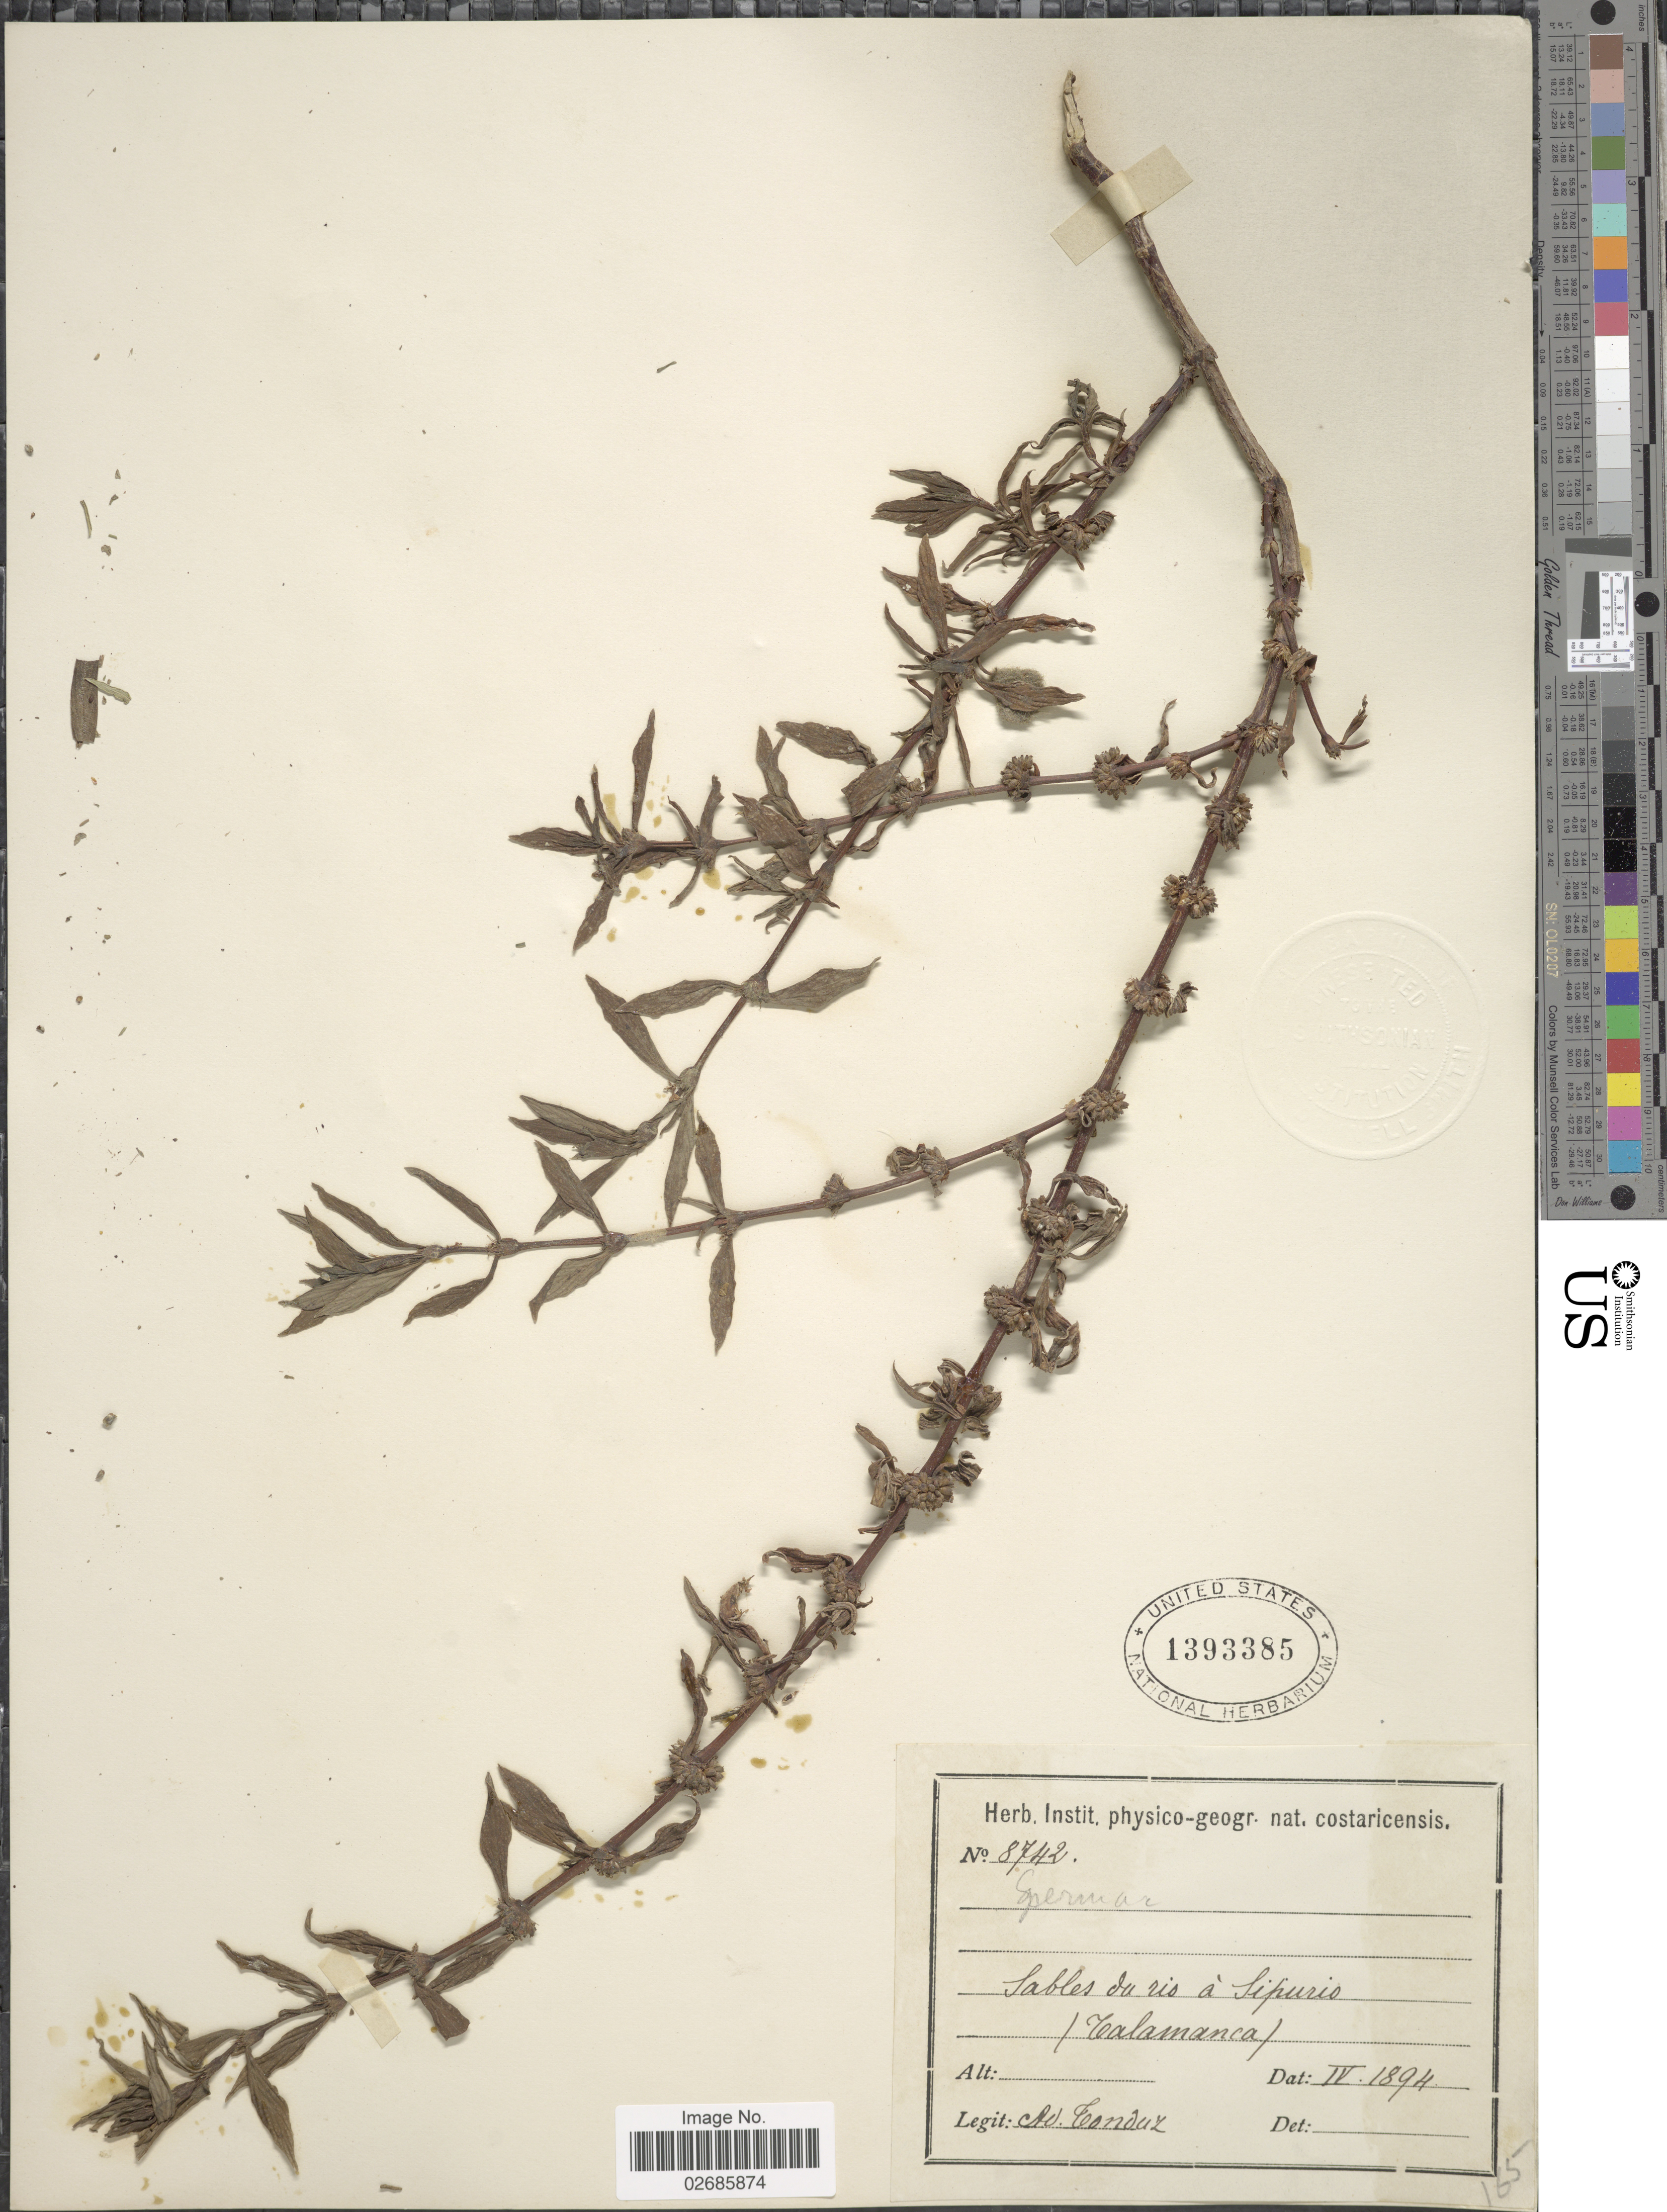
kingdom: Plantae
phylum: Tracheophyta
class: Magnoliopsida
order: Gentianales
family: Rubiaceae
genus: Borreria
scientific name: Borreria sp.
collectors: A. Tonduz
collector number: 8742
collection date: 1894-04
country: Costa Rica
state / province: Limón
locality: Sables du rio a Sipurio (Talamanca)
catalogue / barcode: US 1393385